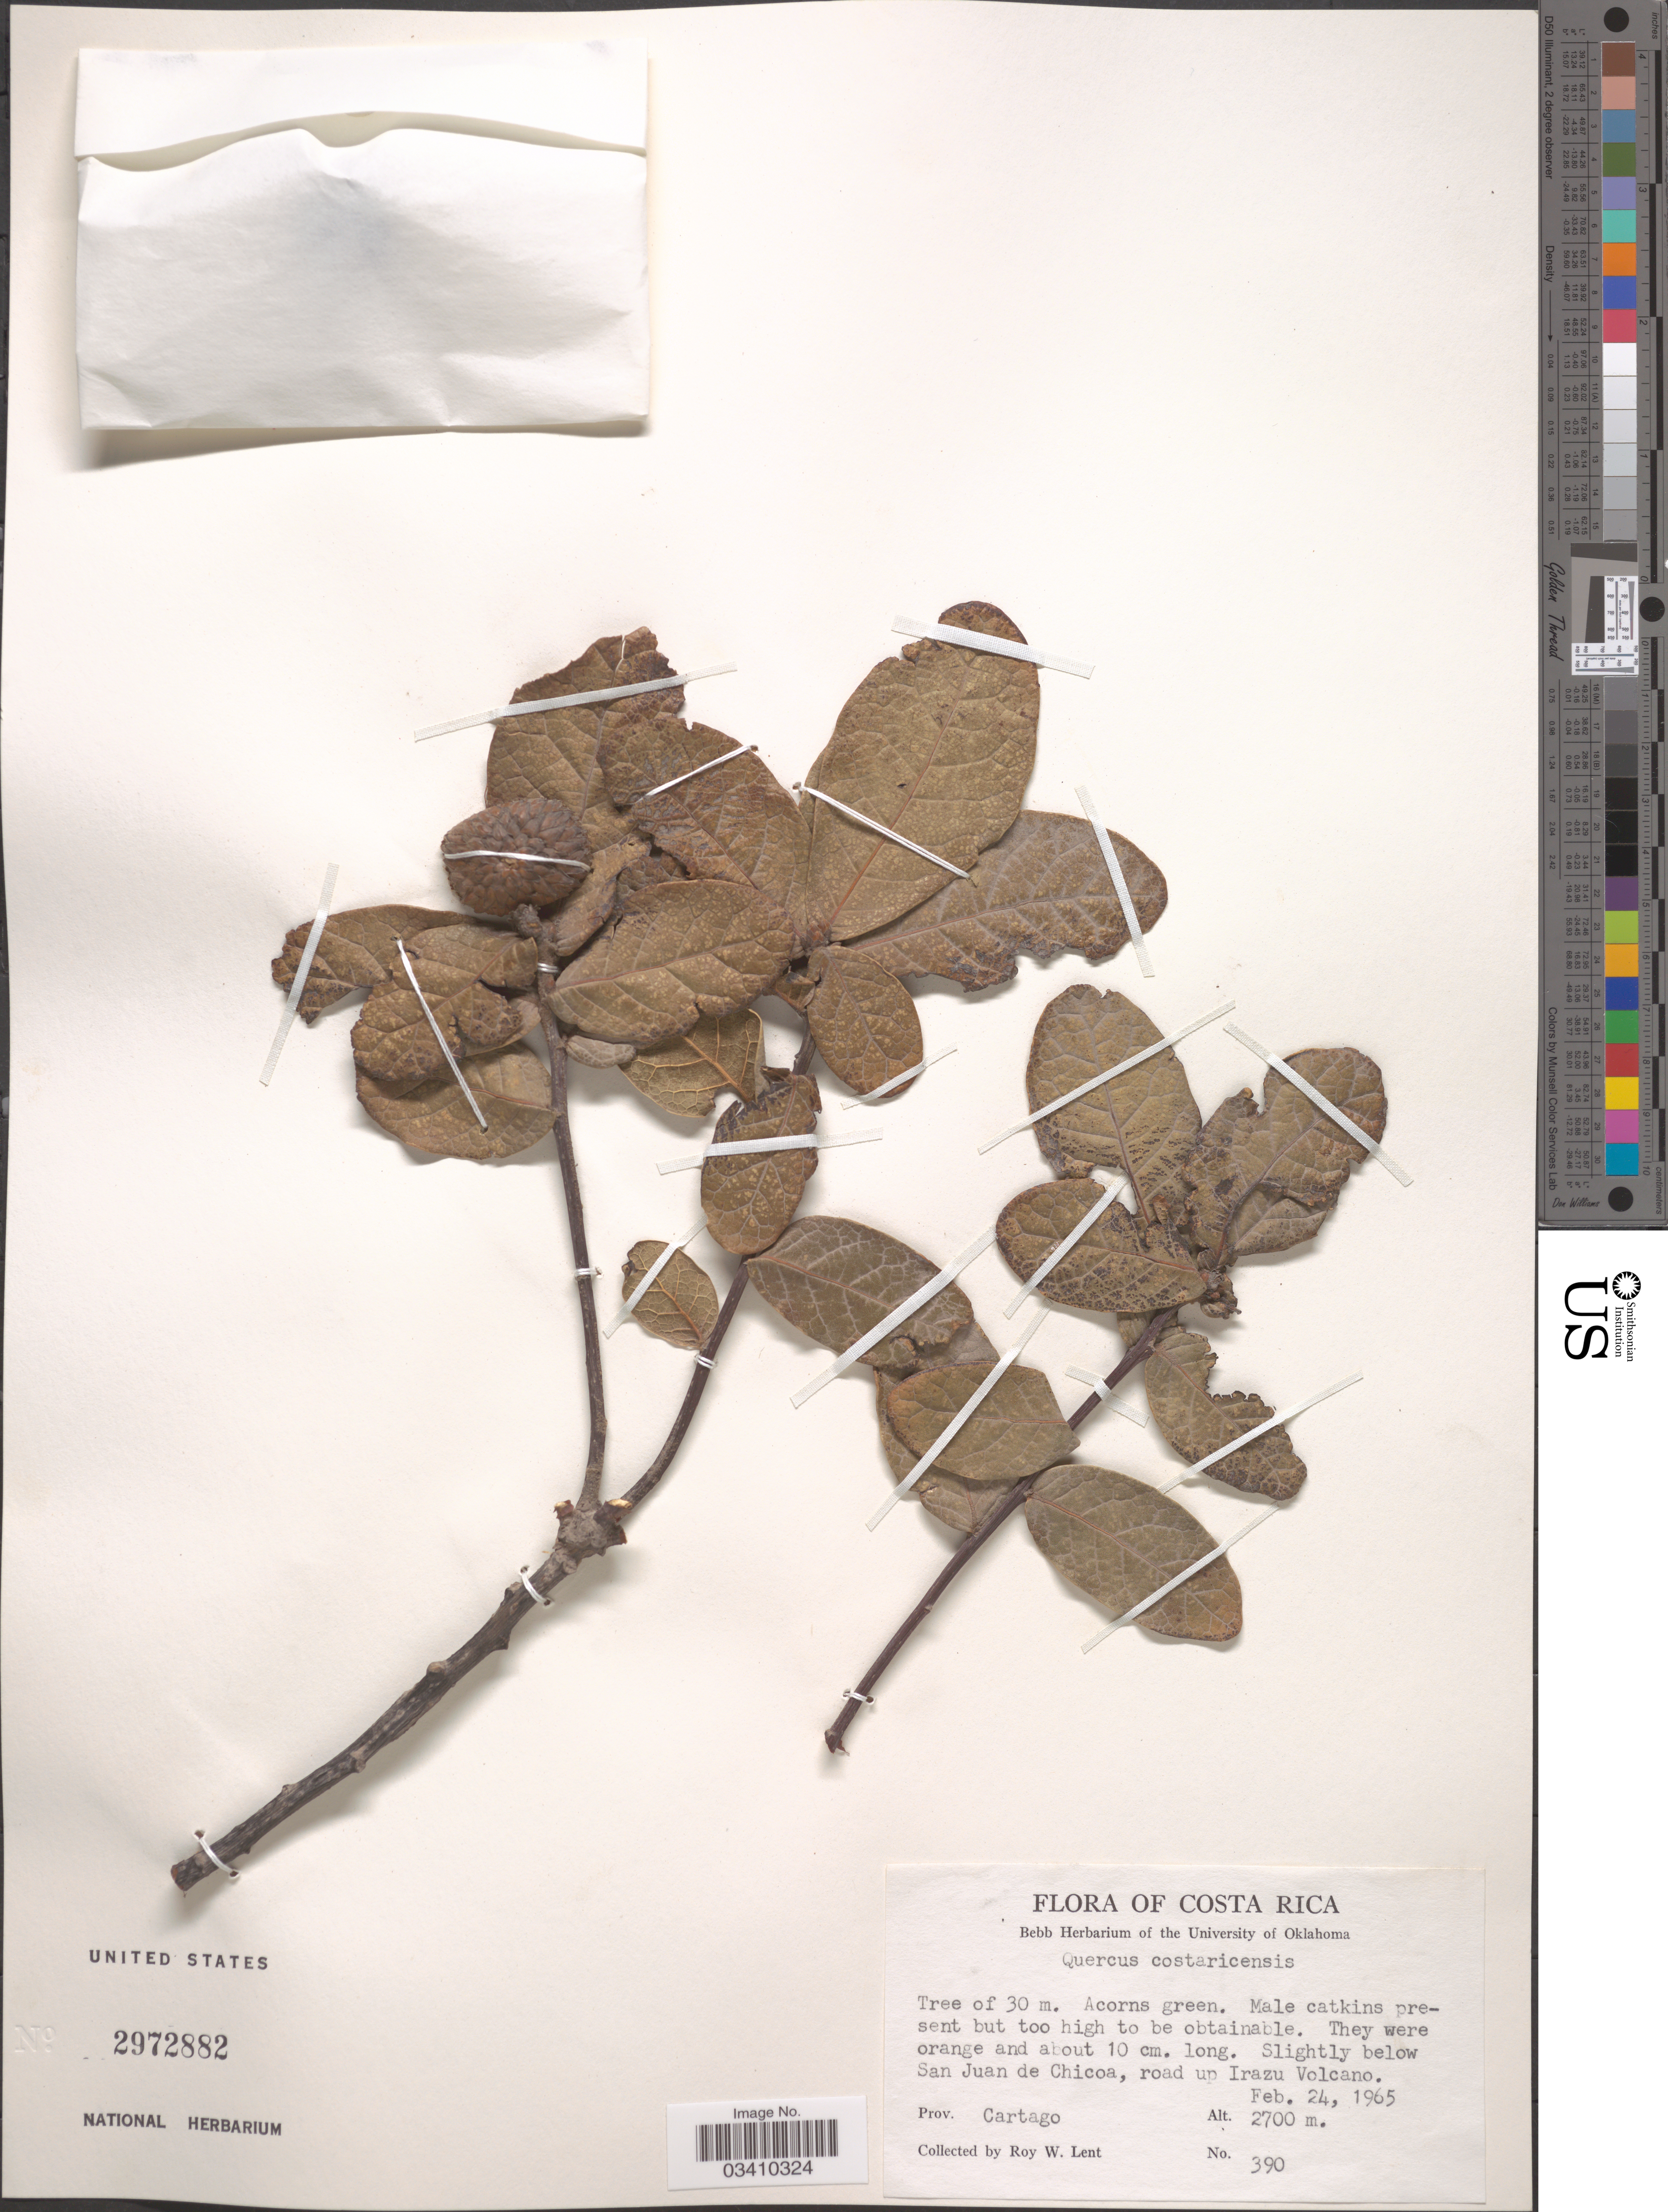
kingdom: Plantae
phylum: Tracheophyta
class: Magnoliopsida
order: Fagales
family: Fagaceae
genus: Quercus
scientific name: Quercus costaricensis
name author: Liebm.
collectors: R. W. Lent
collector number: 390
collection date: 1965-02-24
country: Costa Rica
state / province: Cartago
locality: Slightly below San Juan de Chicoa, road up Irazu Volcano.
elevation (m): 2700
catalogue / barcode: US 2972882